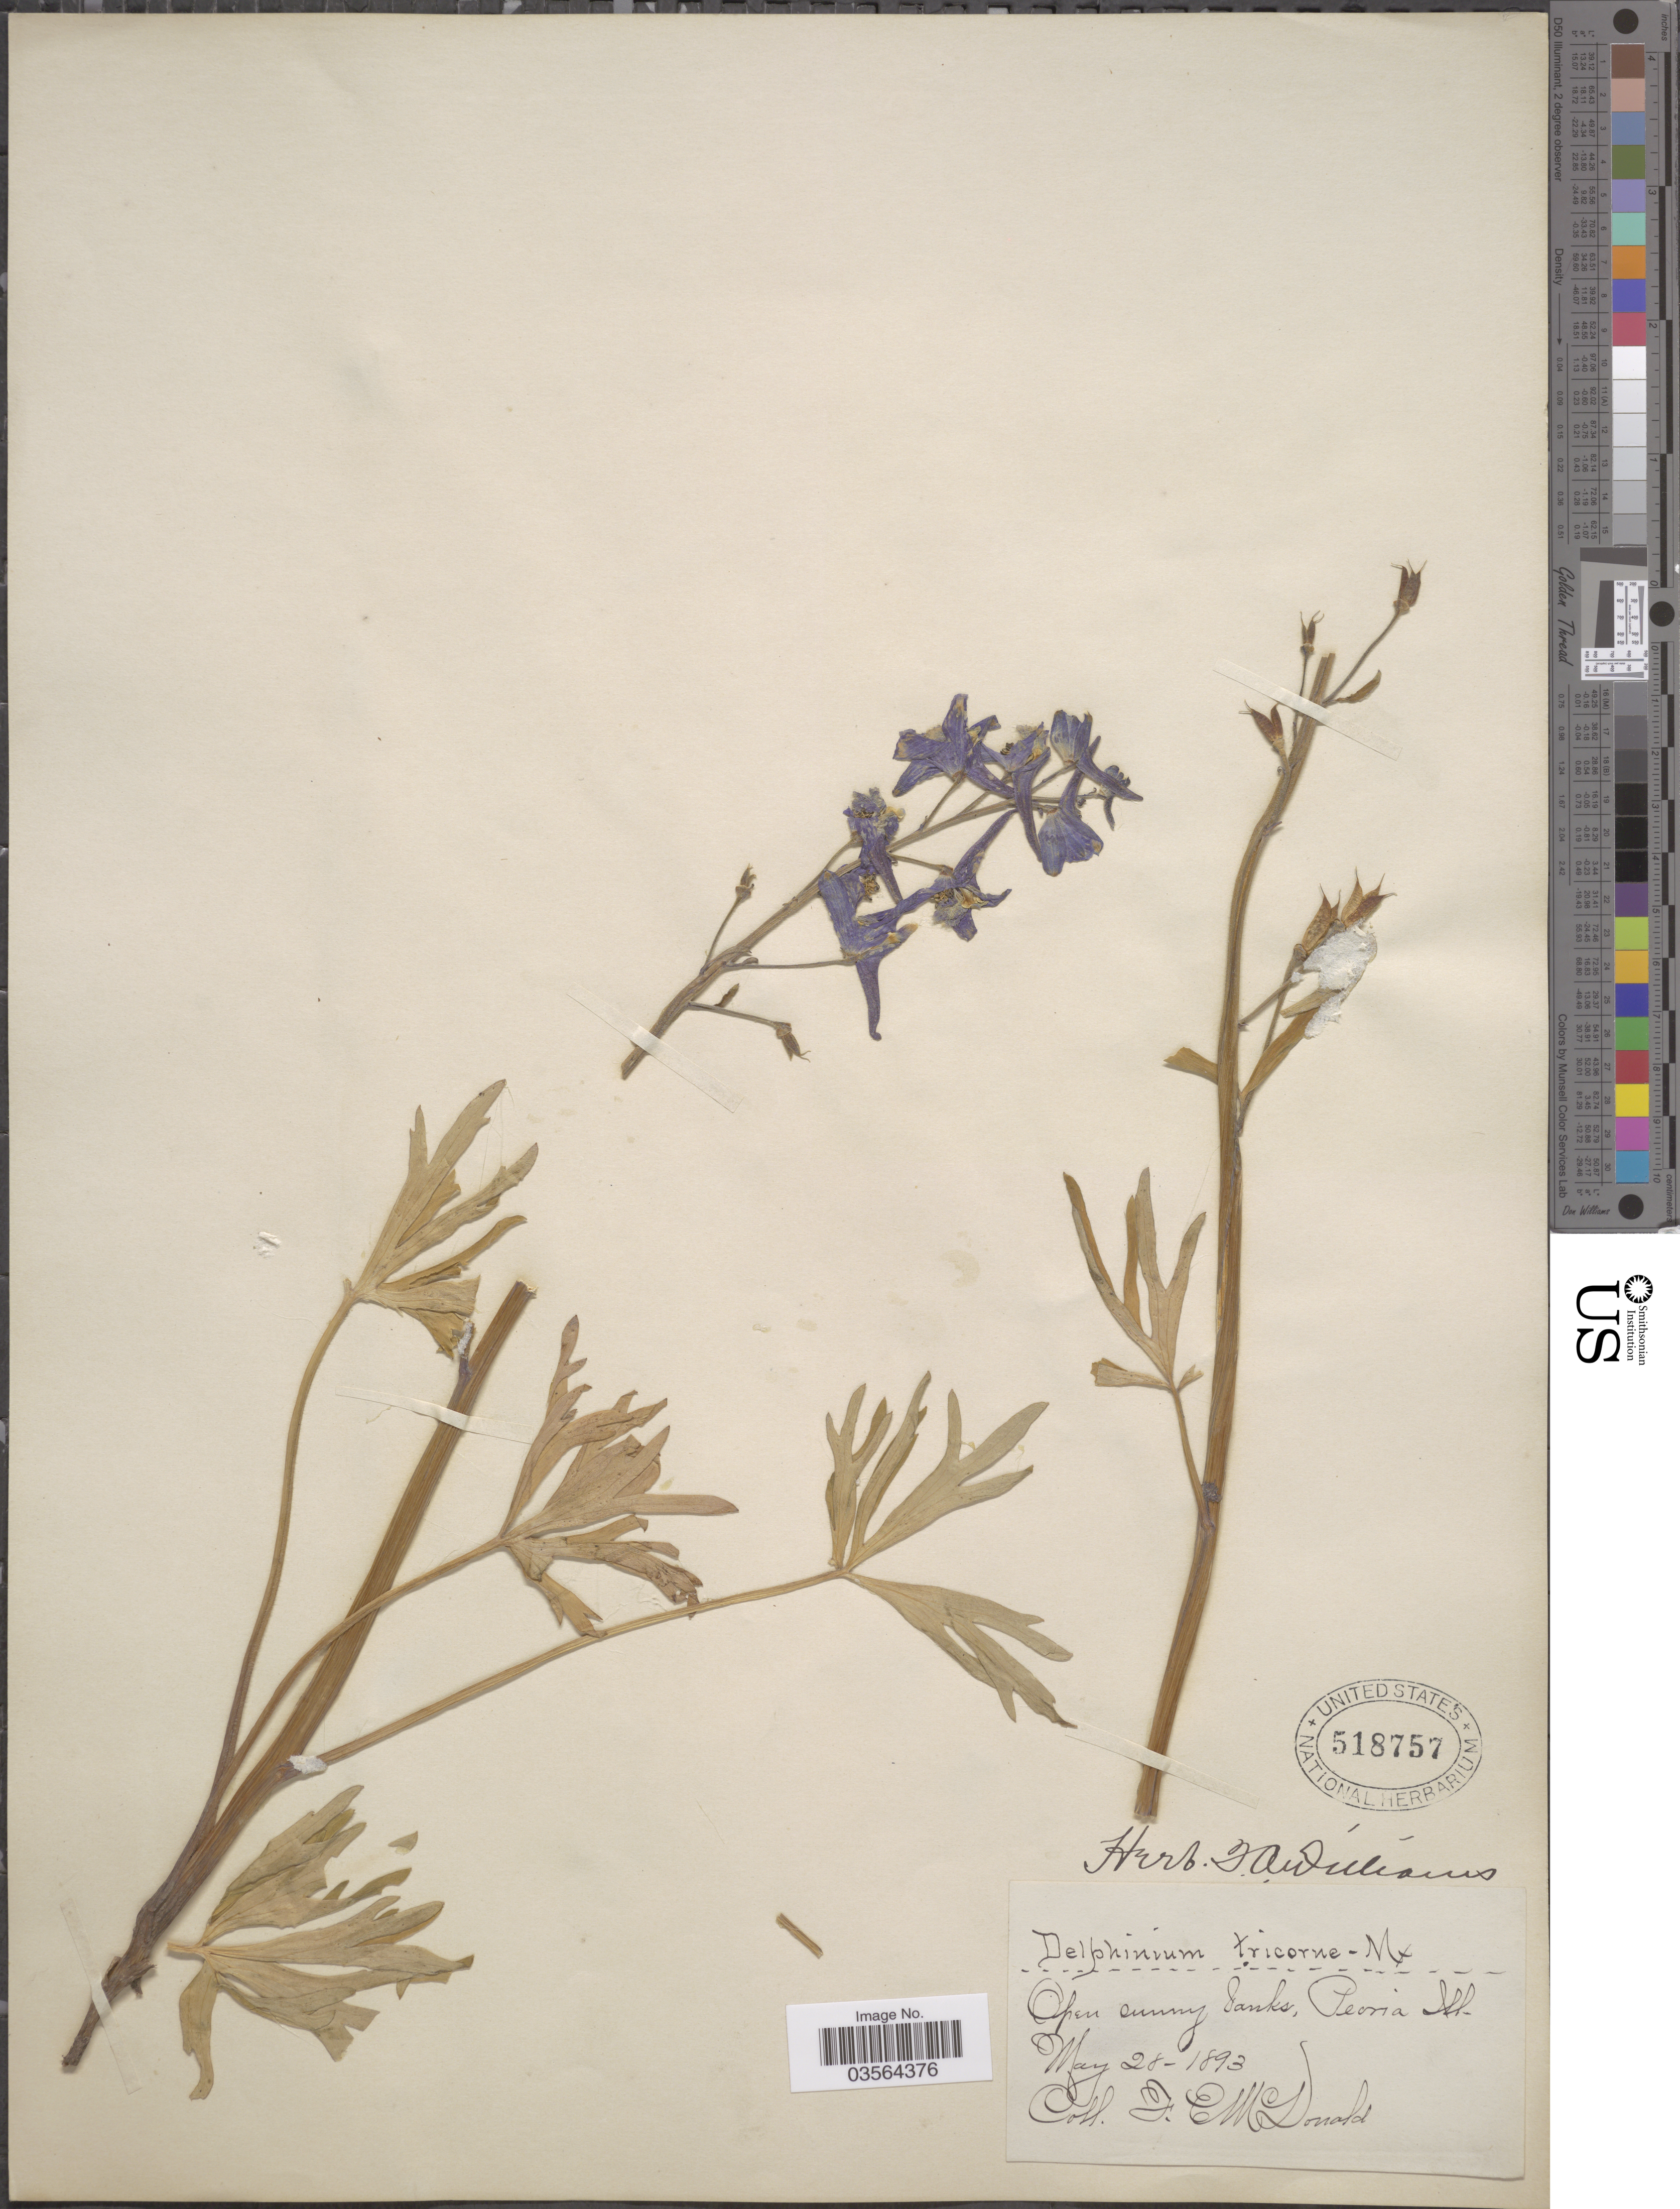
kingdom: Plantae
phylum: Tracheophyta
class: Magnoliopsida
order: Ranunculales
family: Ranunculaceae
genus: Delphinium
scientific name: Delphinium tricorne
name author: Michx.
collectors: F. E. McDonald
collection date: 1893-05-28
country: United States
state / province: Illinois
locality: Peoria.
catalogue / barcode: US 518757